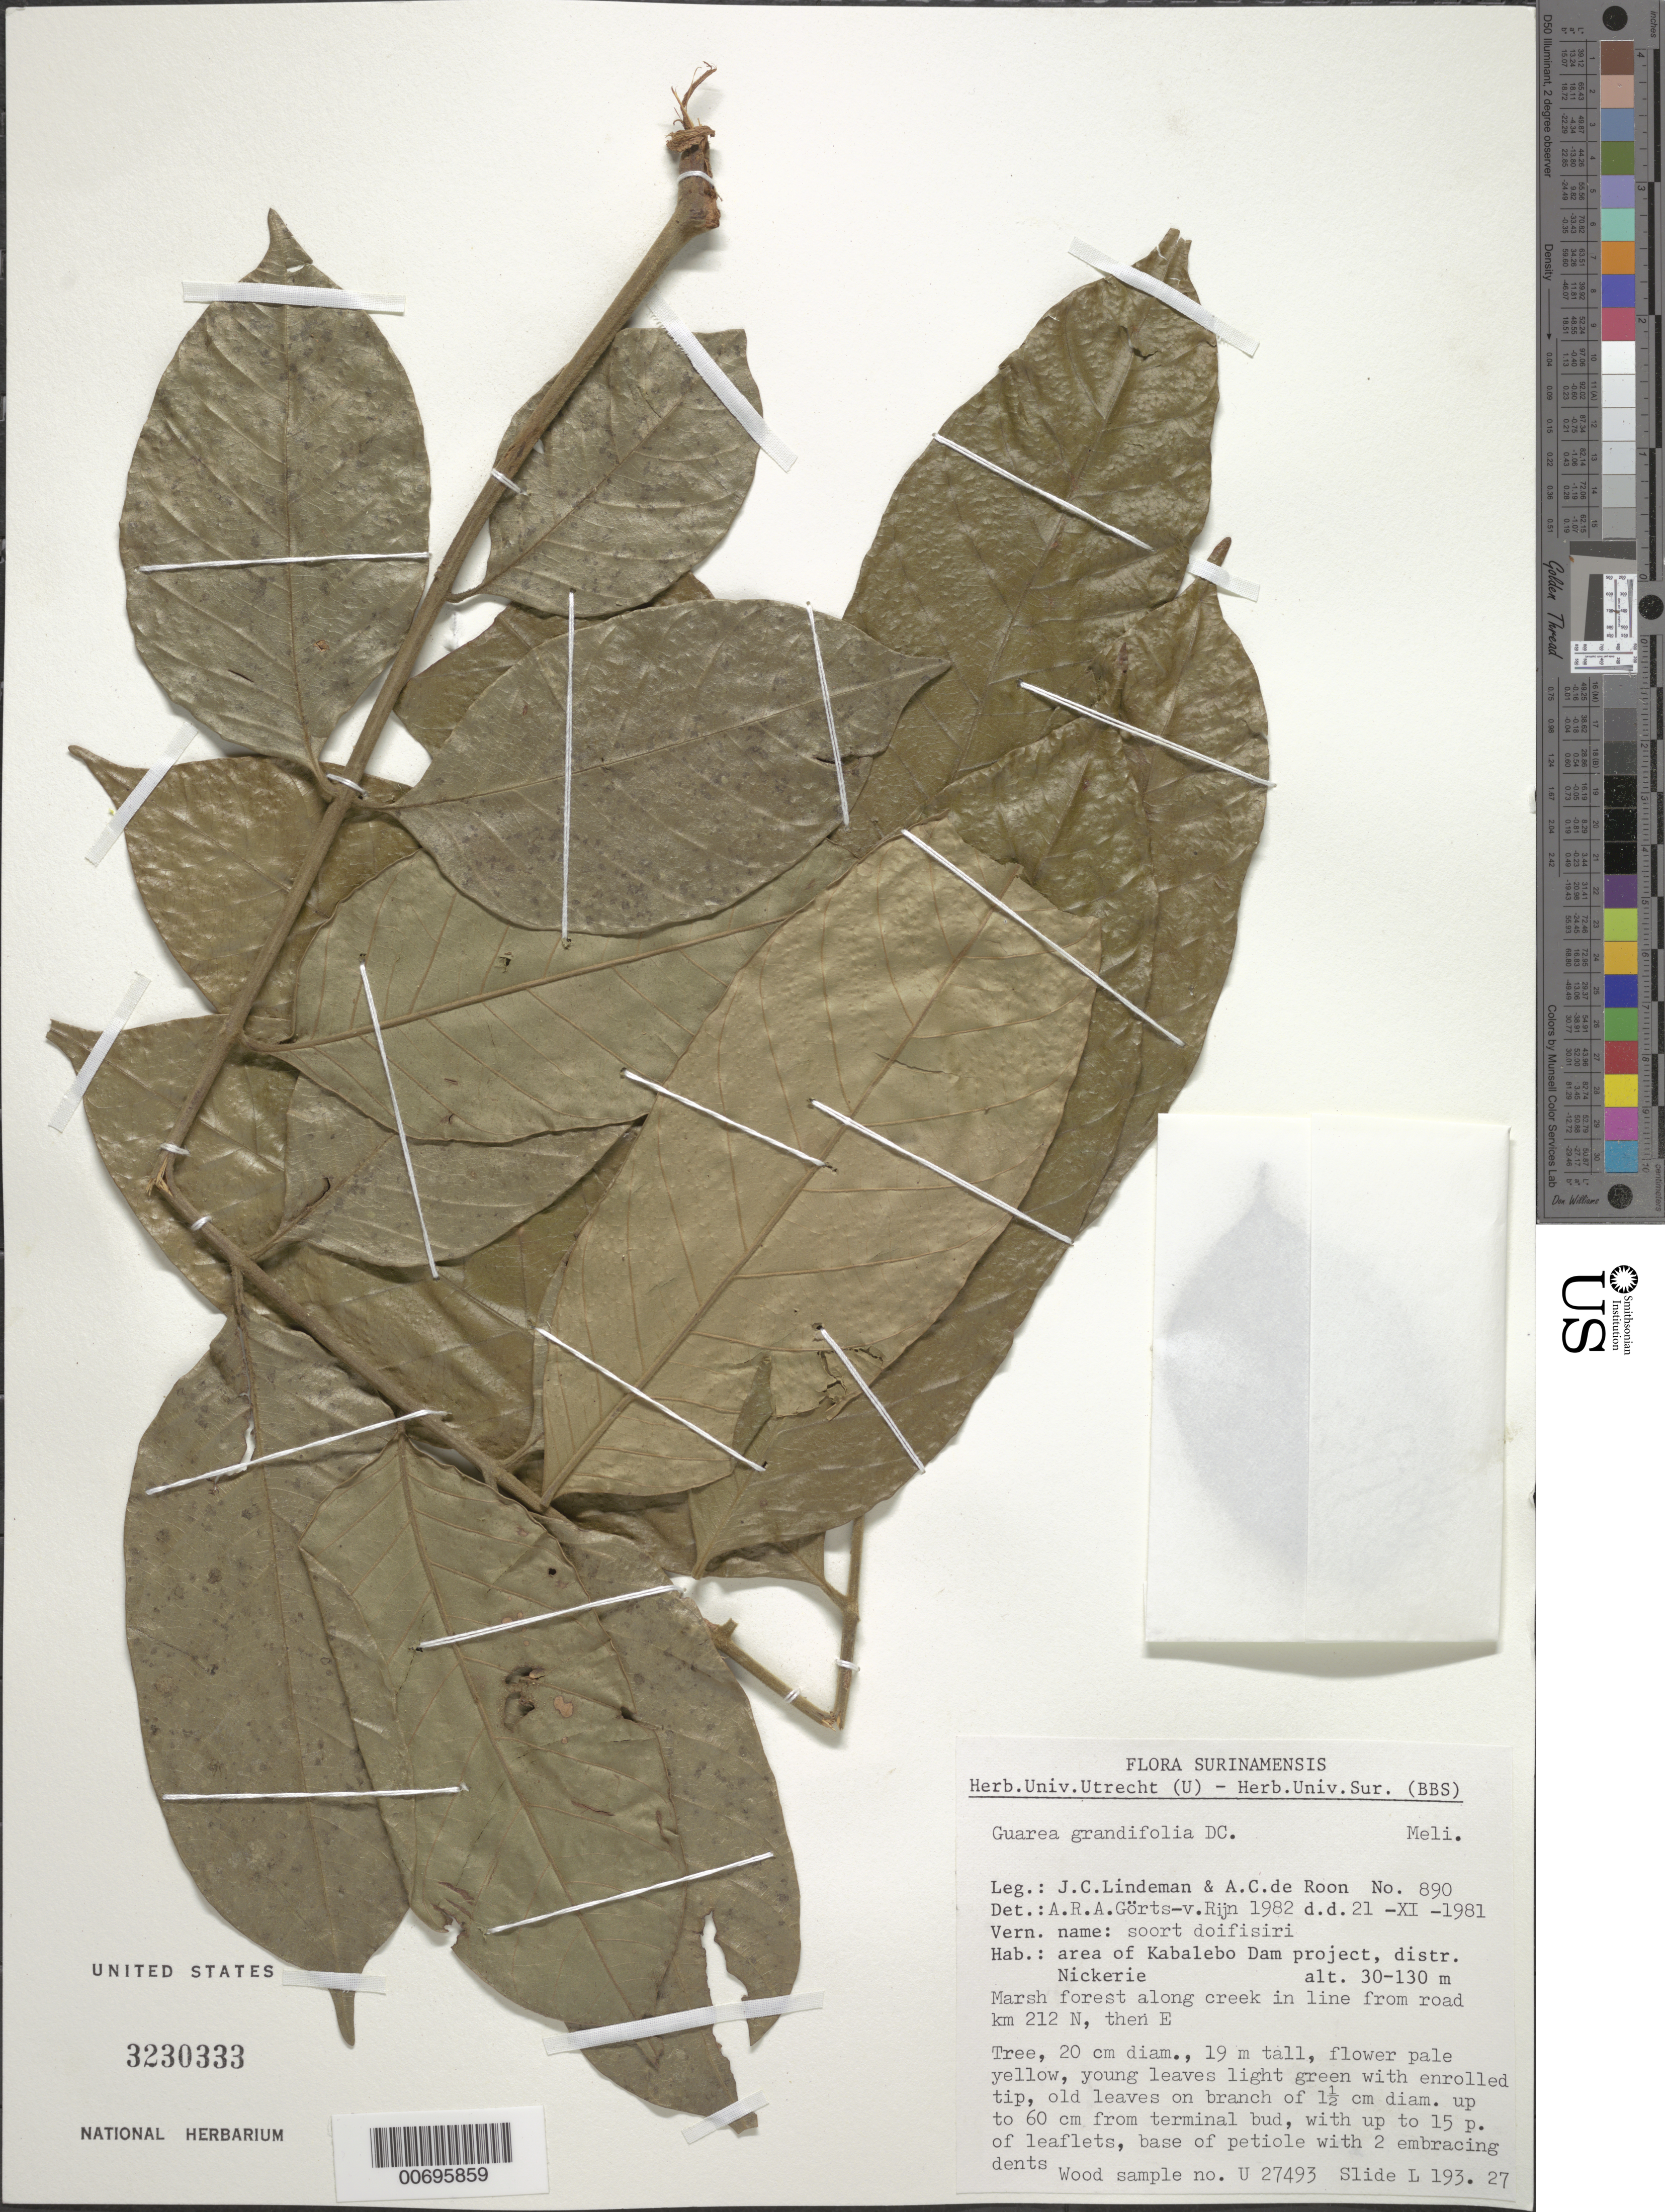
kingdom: Plantae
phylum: Tracheophyta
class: Magnoliopsida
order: Sapindales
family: Meliaceae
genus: Guarea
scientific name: Guarea grandifolia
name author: DC.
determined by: Görts-van Rijn, A. R. A.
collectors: J. C. Lindeman & A. de Roon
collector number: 81 890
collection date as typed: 21-Nov-81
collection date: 1981-11-21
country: Suriname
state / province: Nickerie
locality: Kabalebo Dam project area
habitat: Marsh forest along creek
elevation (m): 30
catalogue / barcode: US 3230333